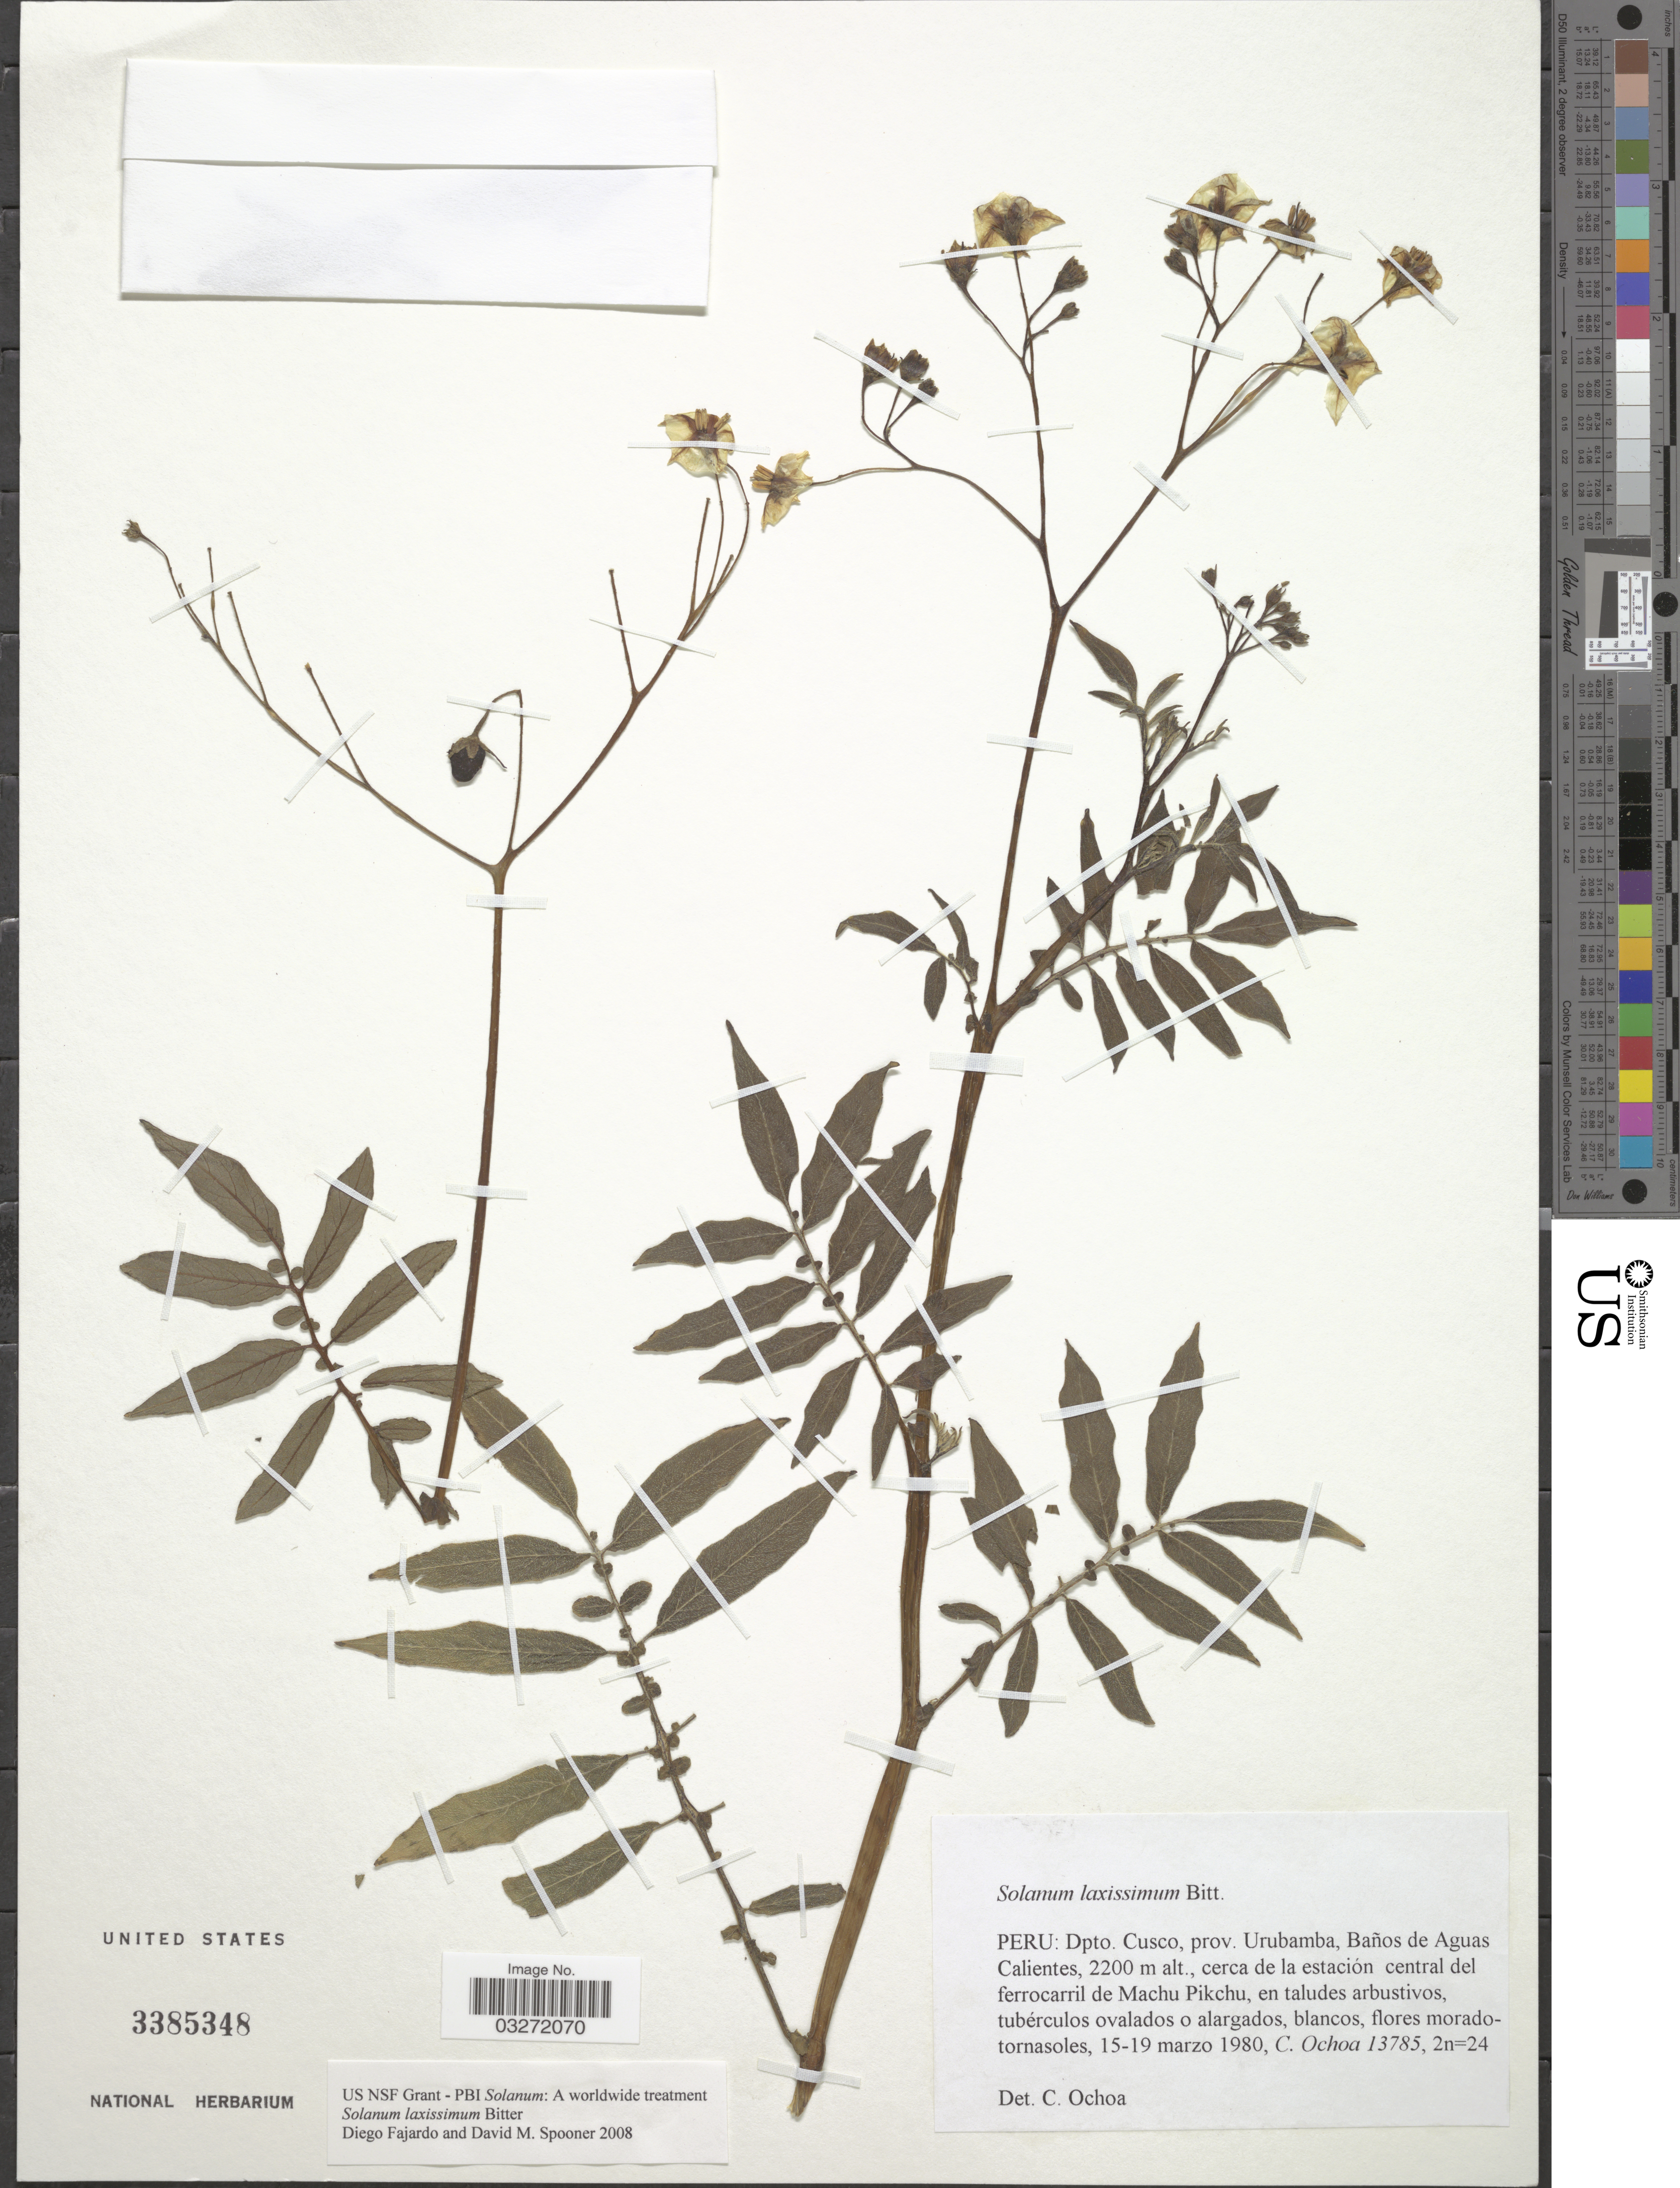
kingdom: Plantae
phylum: Tracheophyta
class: Magnoliopsida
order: Solanales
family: Solanaceae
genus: Solanum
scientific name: Solanum laxissimum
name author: Bitter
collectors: C. Ochoa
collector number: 13785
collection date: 1980-03-15/1980-03-19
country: Peru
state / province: Cusco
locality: Dpto. Cusco, prov. Urubamba, Baños de Aguas Calientes, cerca de la estación central del ferrocarril de Machu Pikchu.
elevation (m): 2200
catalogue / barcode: US 3385348